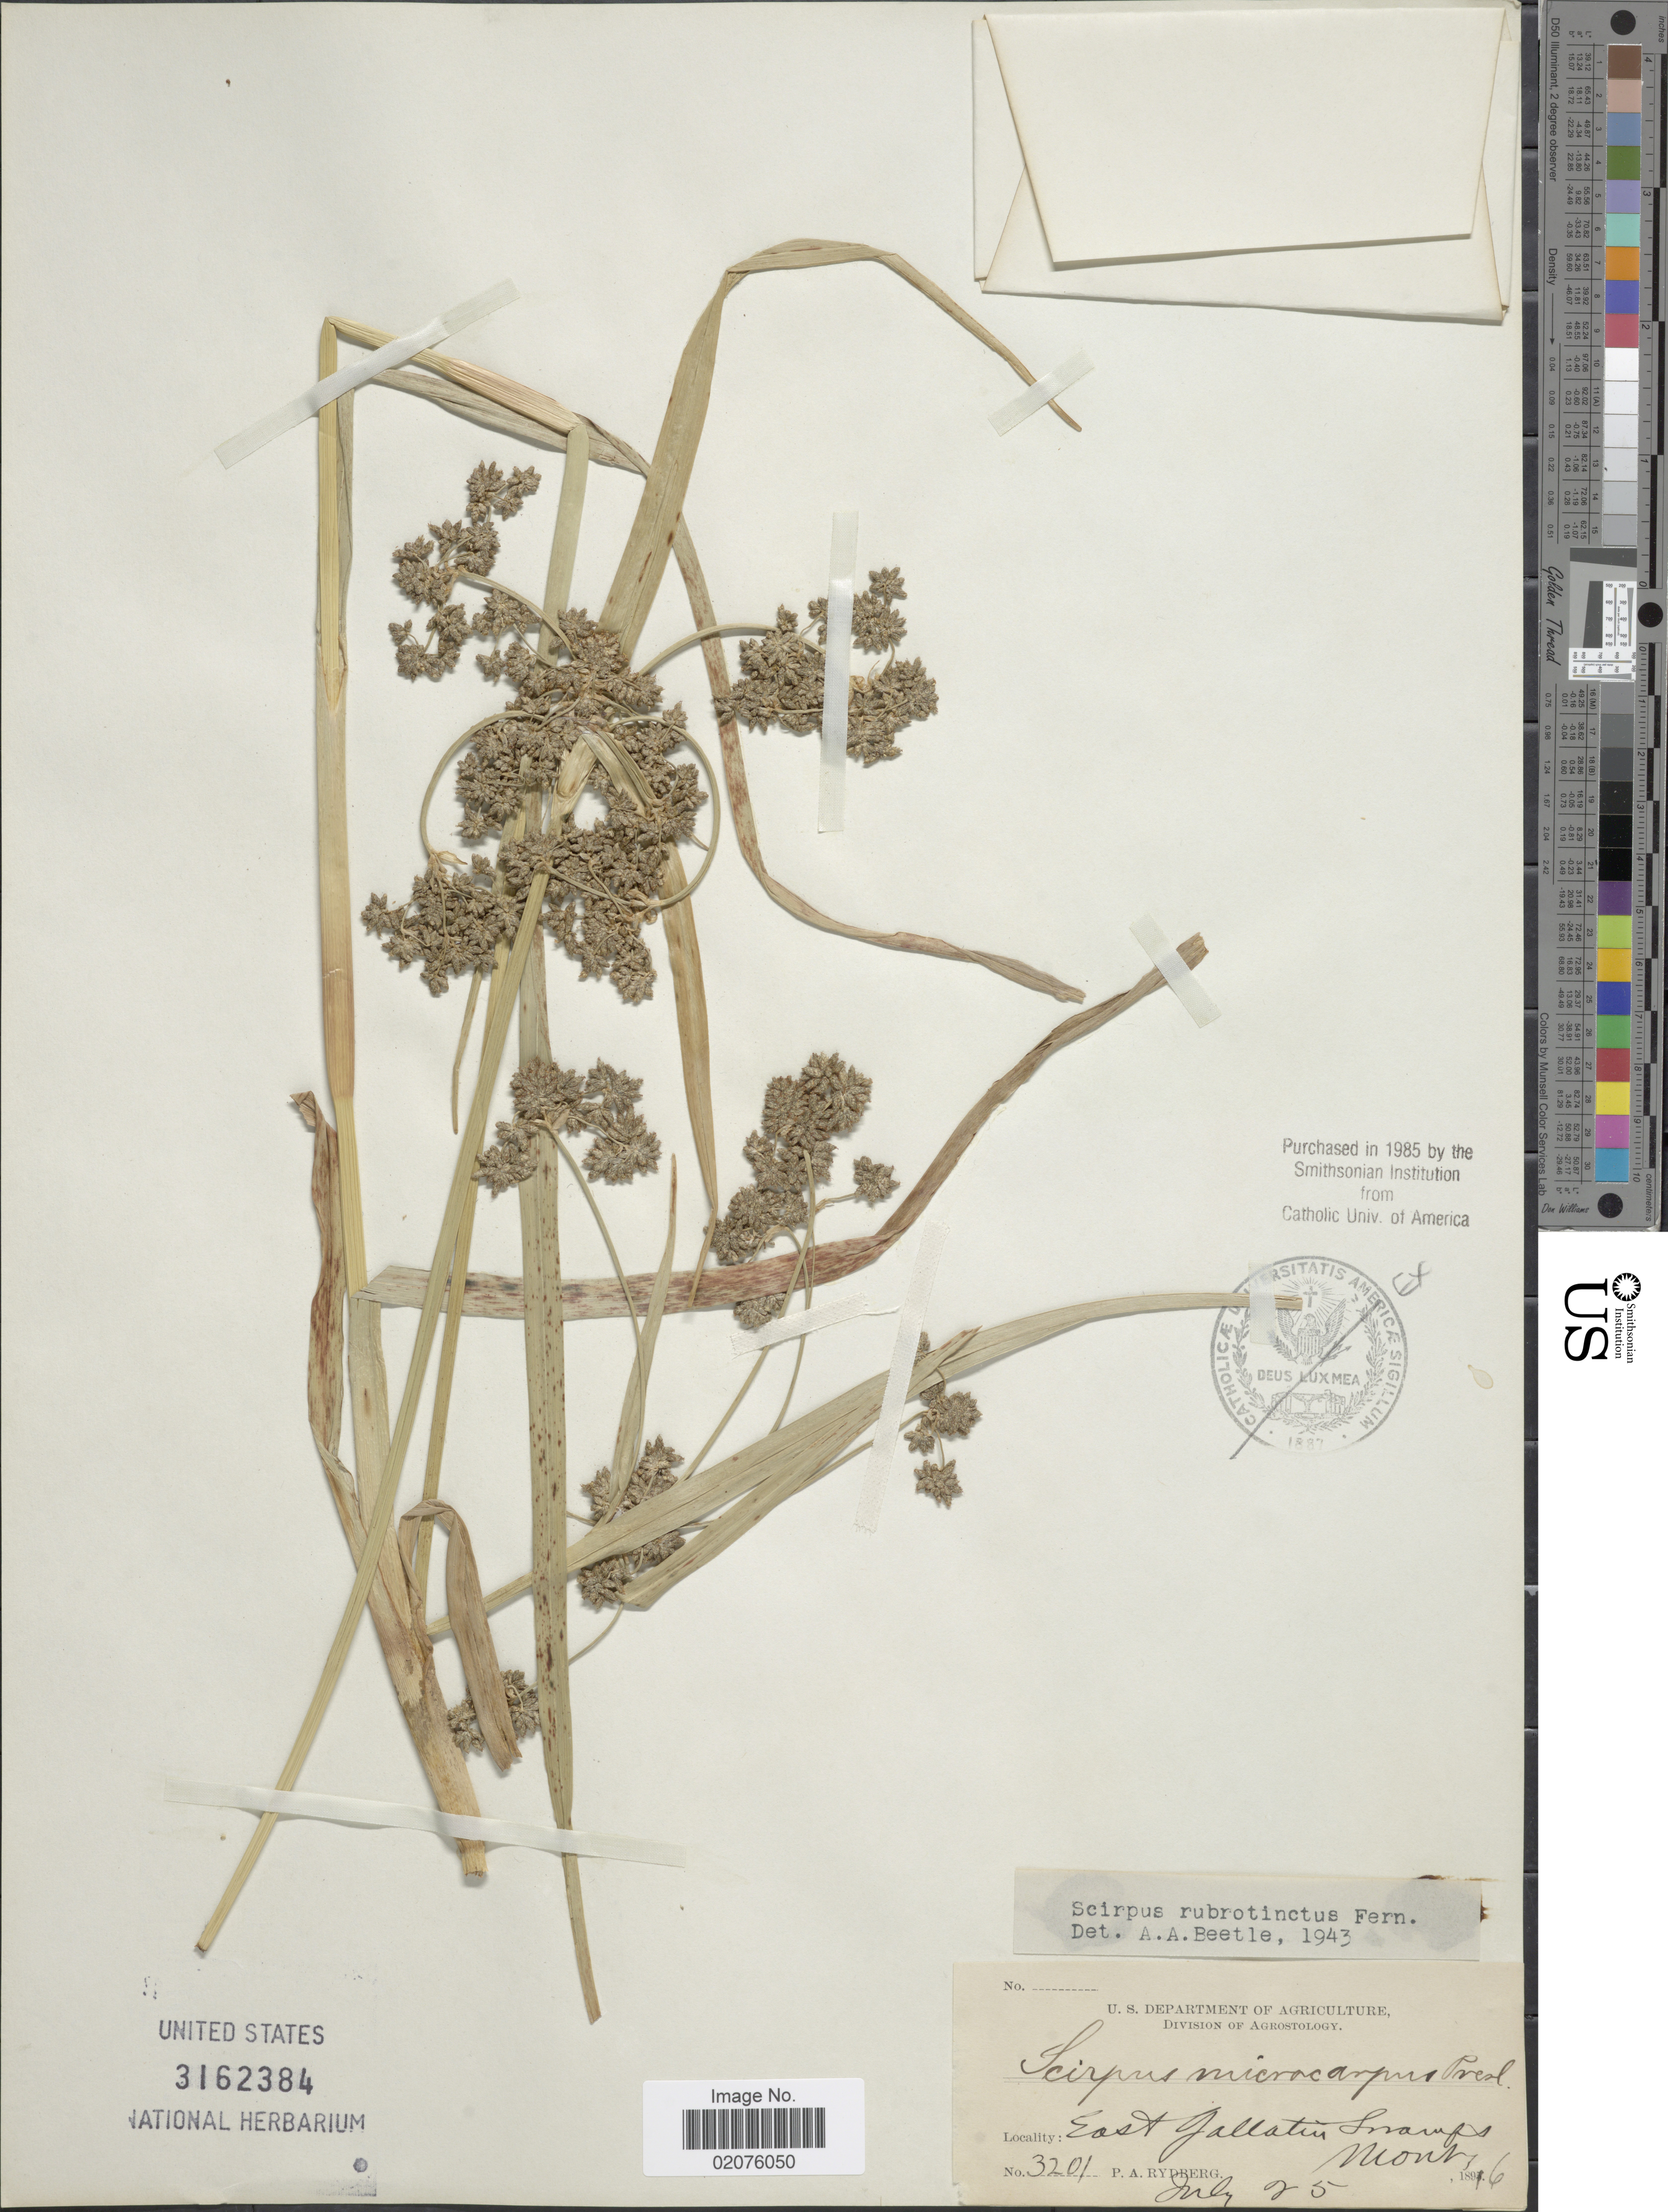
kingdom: Plantae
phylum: Tracheophyta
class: Liliopsida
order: Poales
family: Cyperaceae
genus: Scirpus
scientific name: Scirpus microcarpus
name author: J. Presl & C. Presl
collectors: P. A. Rydberg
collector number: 3201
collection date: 1816-07-25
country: United States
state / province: Montana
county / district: Gallatin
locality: East gallatin Swamps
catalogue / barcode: US 3162384